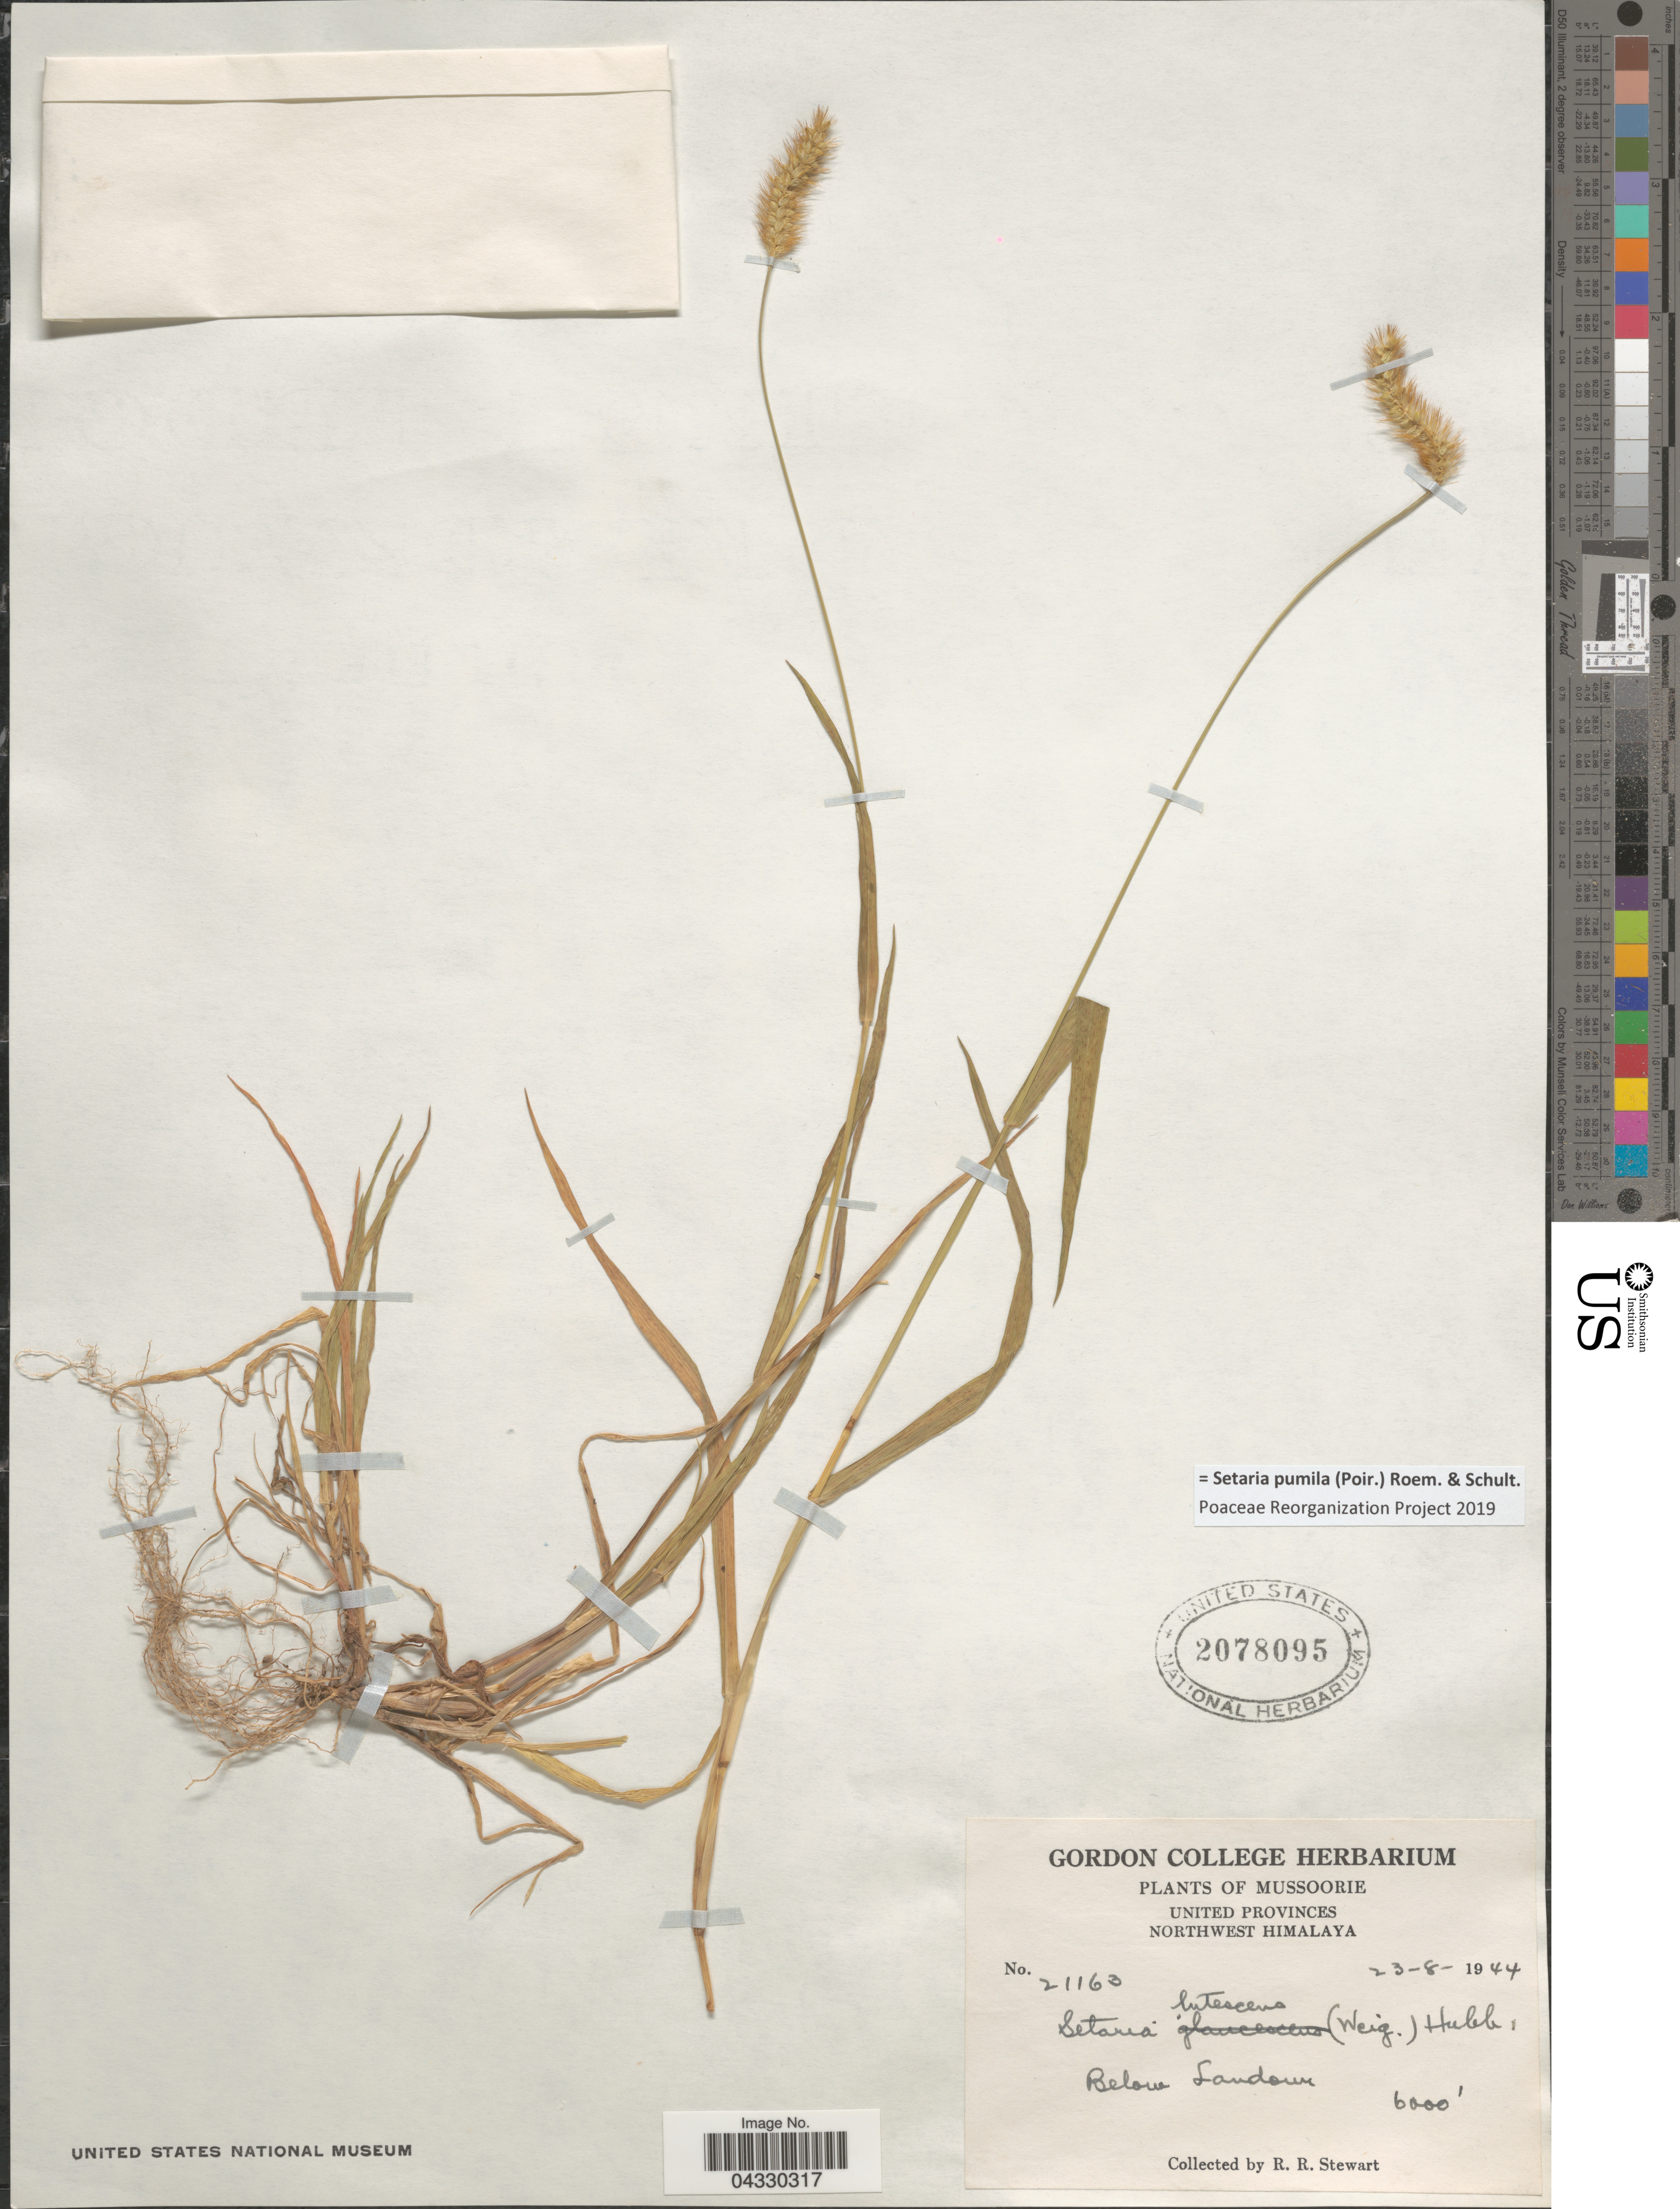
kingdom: Plantae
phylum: Tracheophyta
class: Liliopsida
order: Poales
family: Poaceae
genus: Setaria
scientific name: Setaria pumila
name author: (Poir.) Roem. & Schult.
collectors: R. Stewart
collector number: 21163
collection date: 1944-08-23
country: India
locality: Mussoorie. United Provinces Northwest Himalaya. Below Landour.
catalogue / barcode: US 2078095